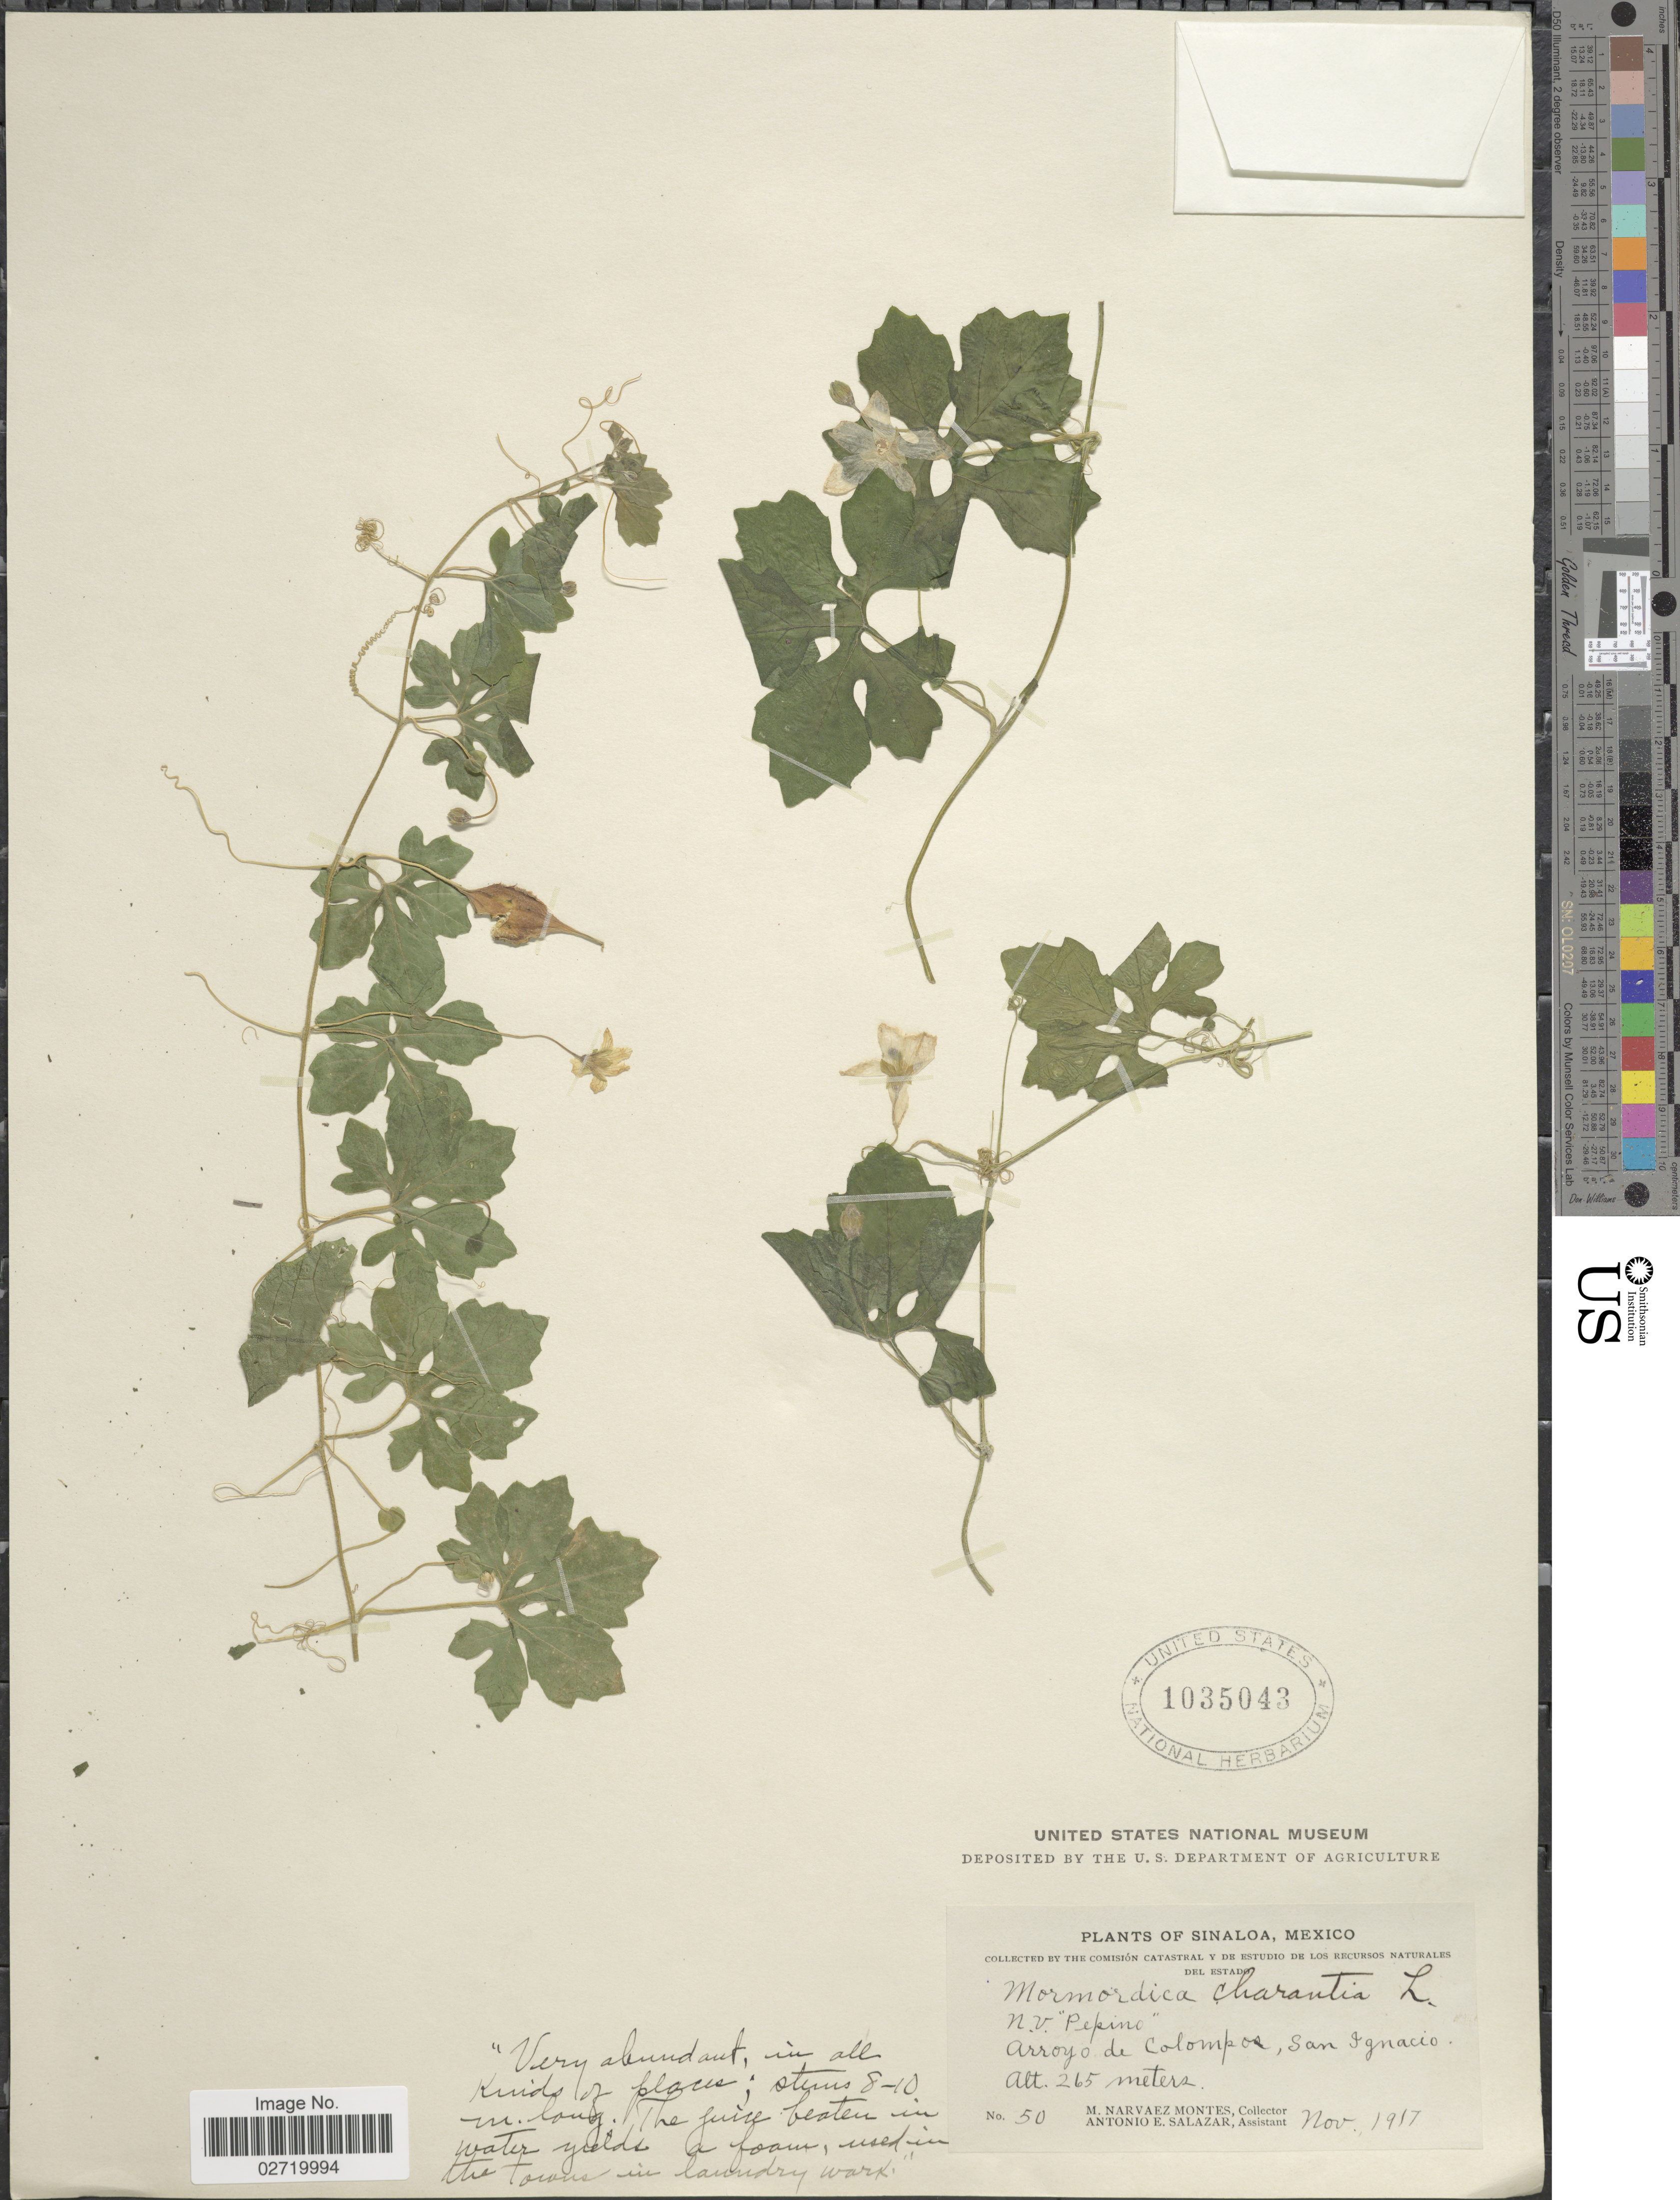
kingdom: Plantae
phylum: Tracheophyta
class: Magnoliopsida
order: Cucurbitales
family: Cucurbitaceae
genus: Momordica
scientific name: Momordica charantia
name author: L.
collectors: M. Narvaez-Montes & A. E. Salazar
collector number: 50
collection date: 1917-11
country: Mexico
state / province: Sinaloa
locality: Arroyo de Colompos, San Ignacio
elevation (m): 265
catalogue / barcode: US 1035043